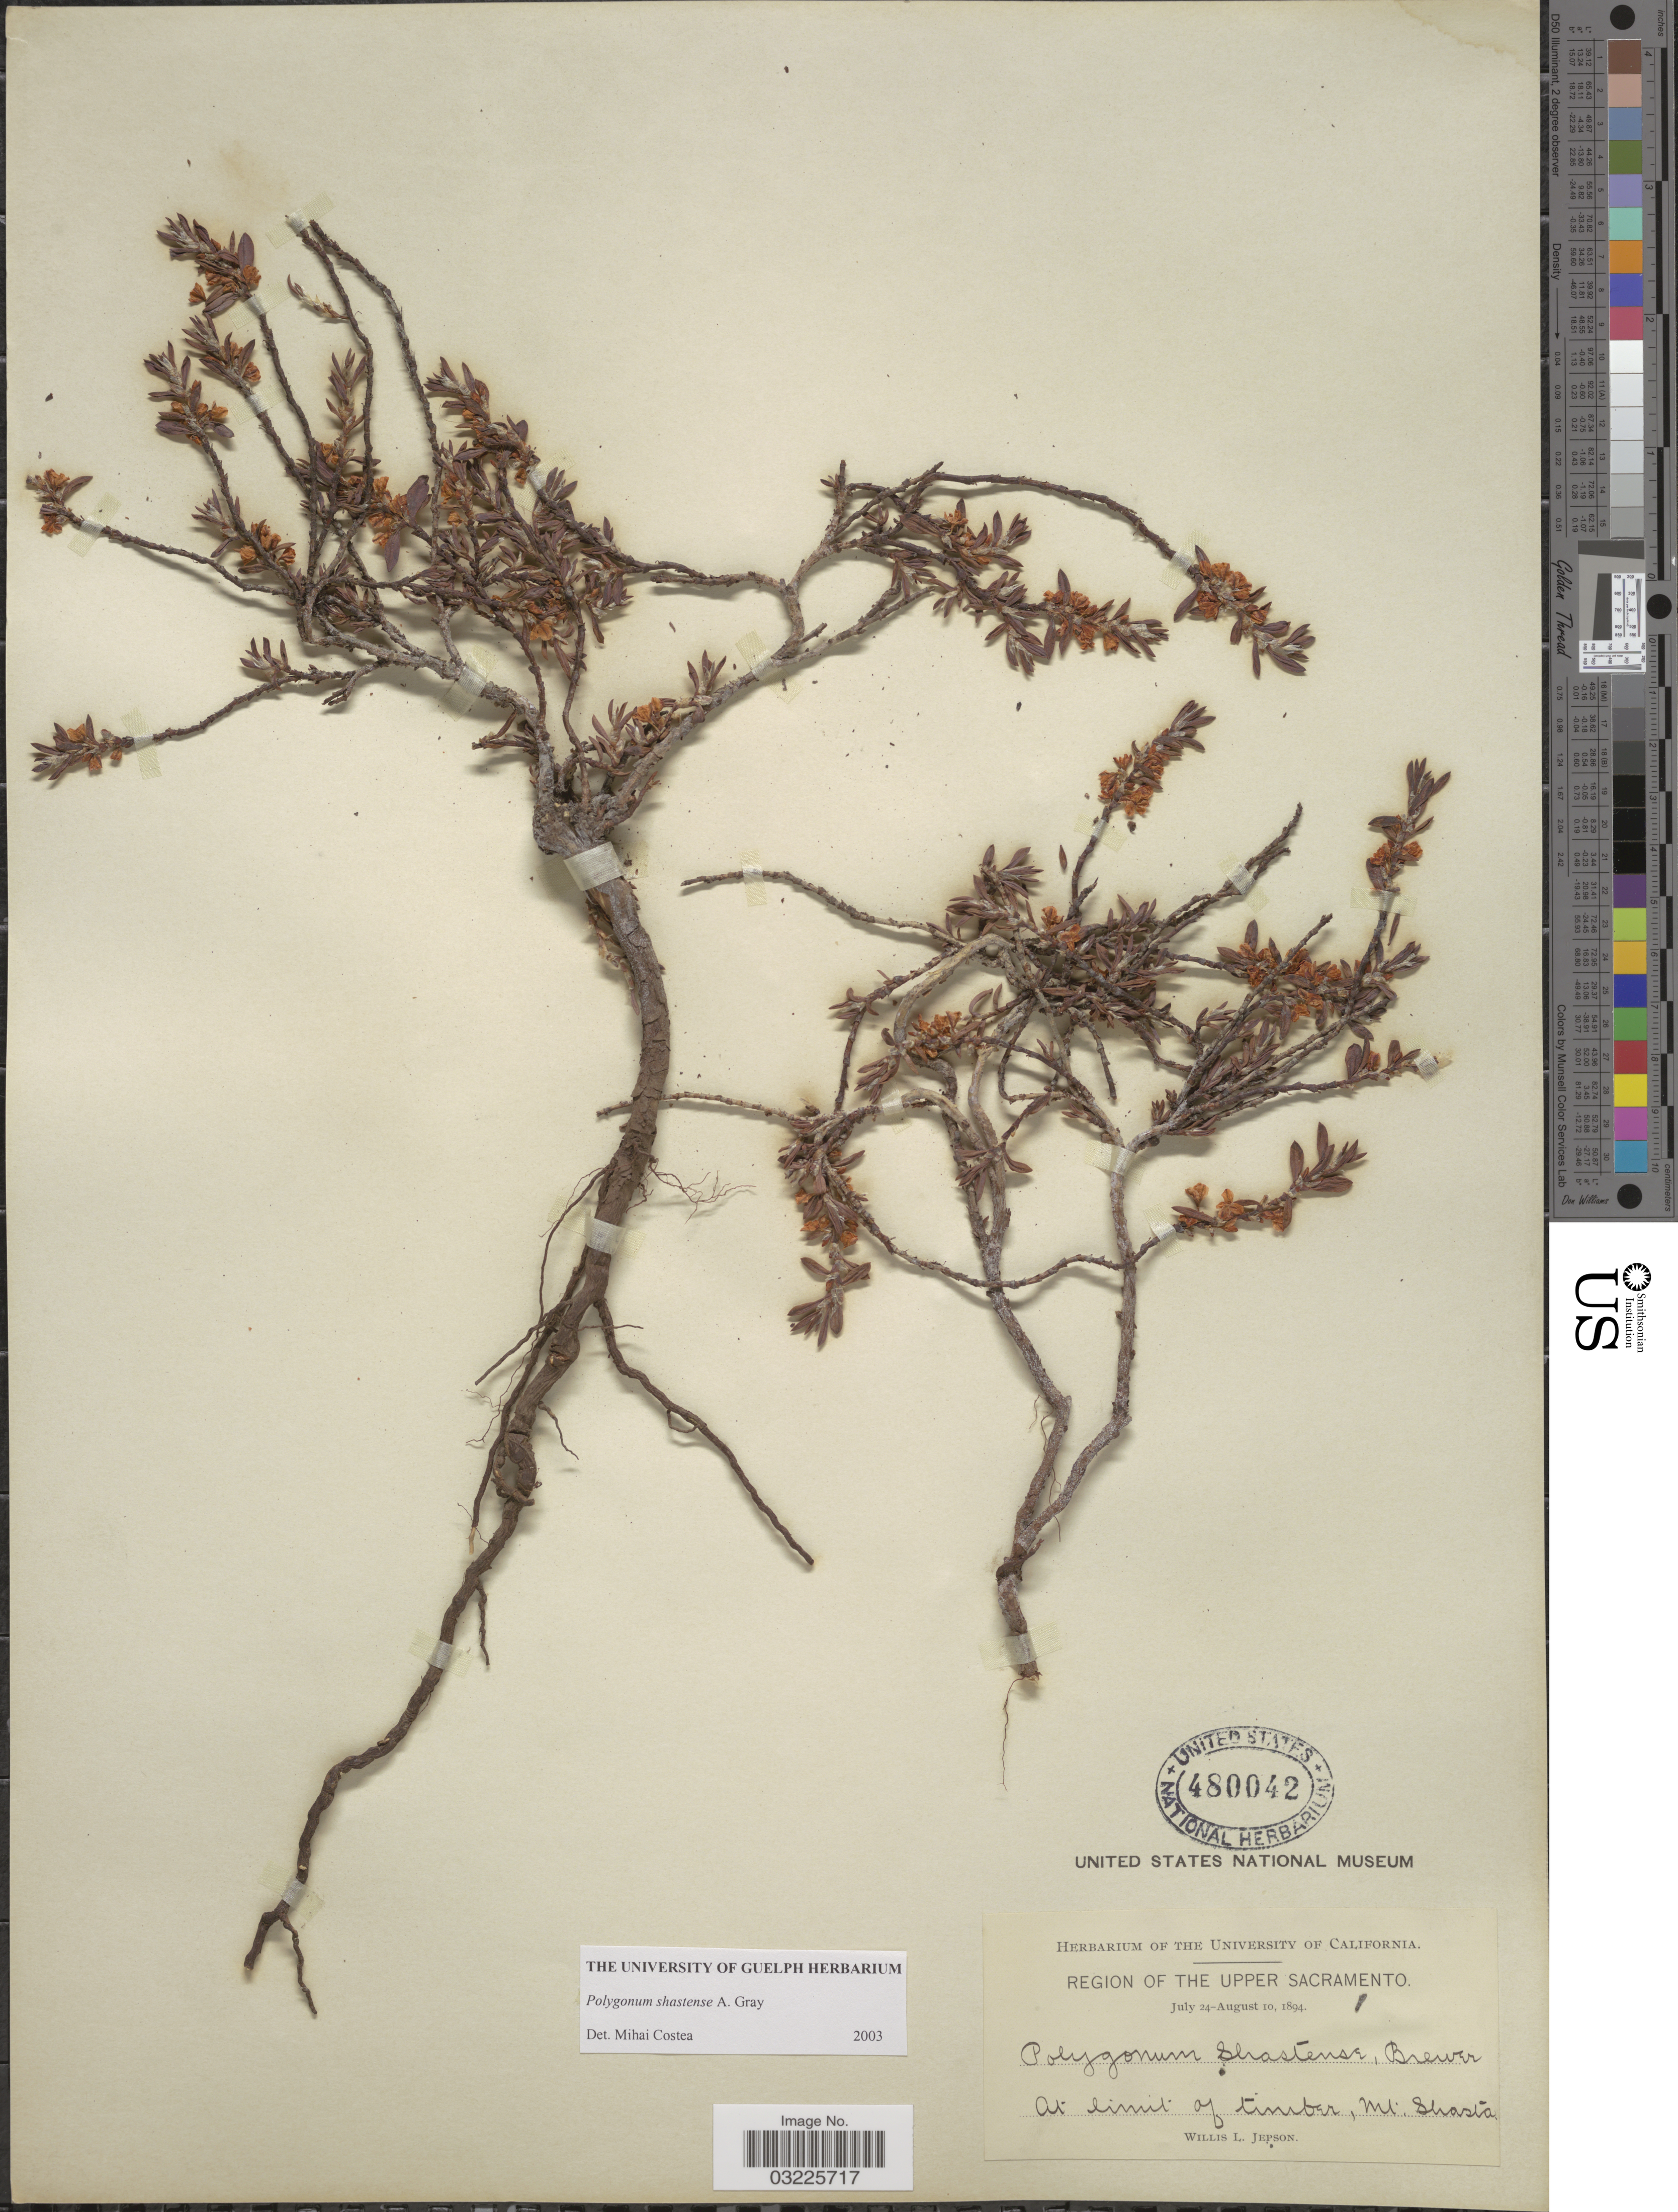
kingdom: Plantae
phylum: Tracheophyta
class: Magnoliopsida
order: Caryophyllales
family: Polygonaceae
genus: Polygonum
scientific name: Polygonum shastense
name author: W.H. Brewer ex A. Gray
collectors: W. L. Jepson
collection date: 1894-07-24/1894-08-10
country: United States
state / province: California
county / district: Sacramento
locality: Region of the Upper Sacramento. At limit of timber, Mt. Shasta.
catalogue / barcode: US 480042